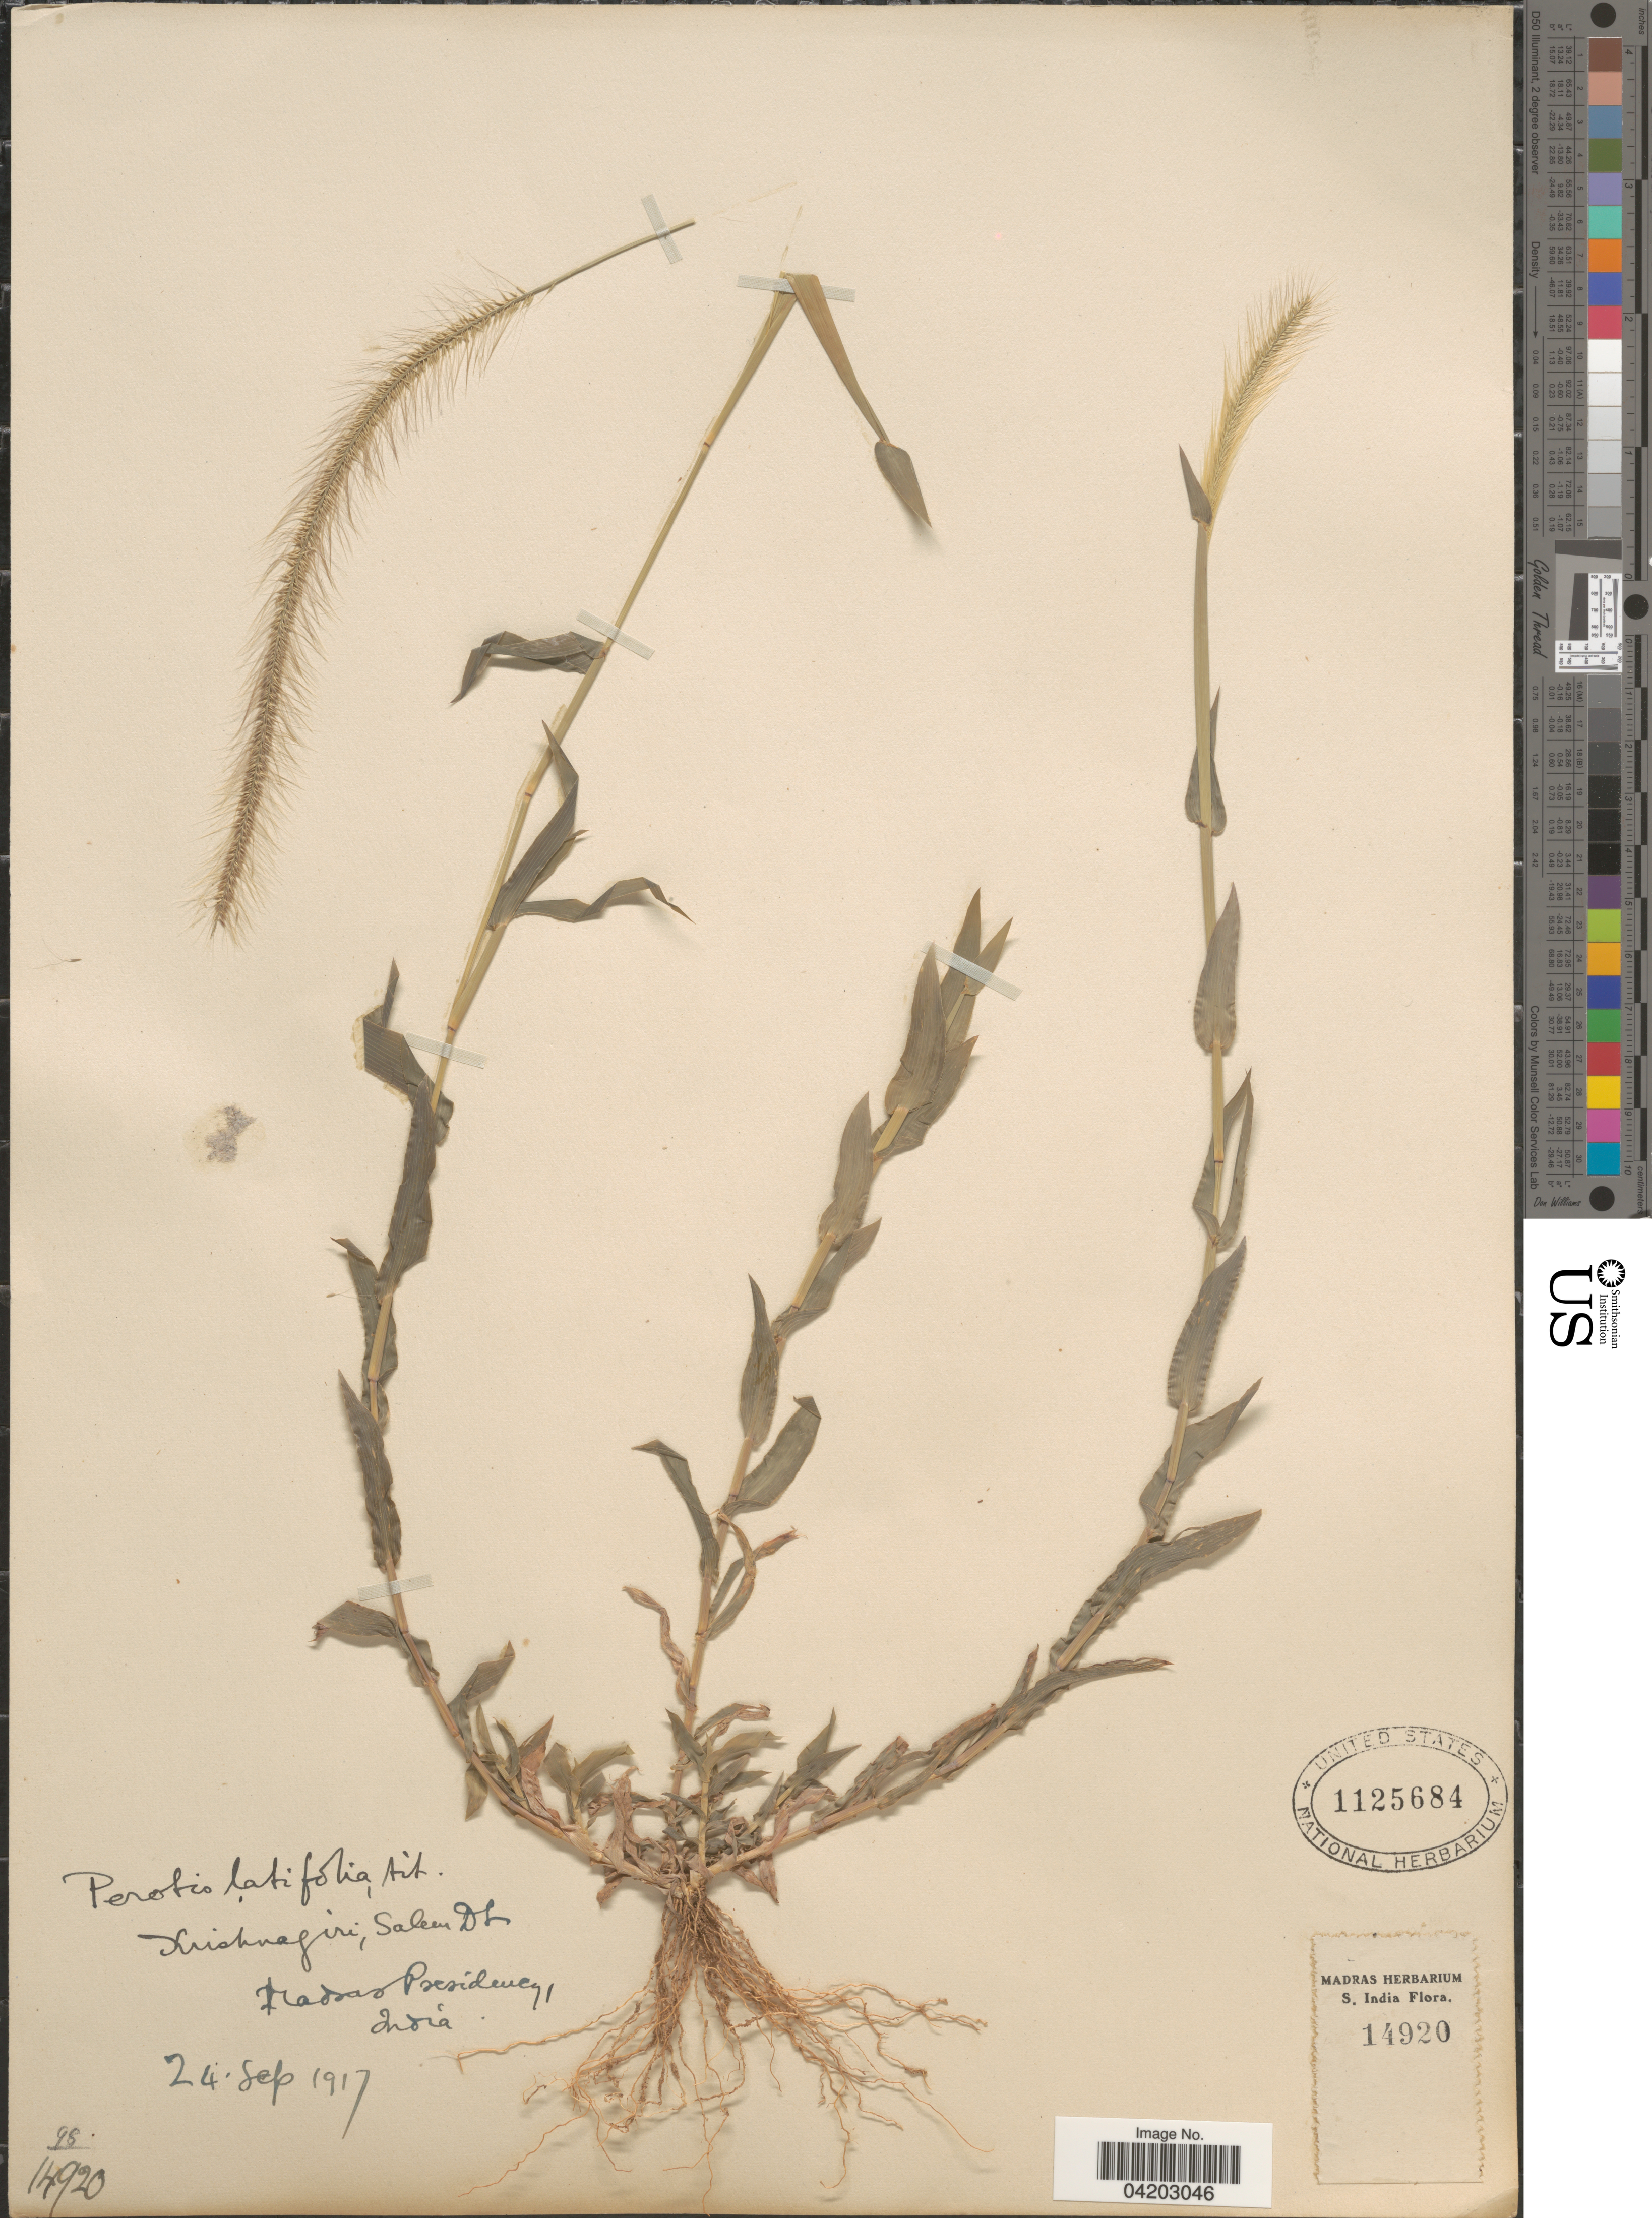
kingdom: Plantae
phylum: Tracheophyta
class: Liliopsida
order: Poales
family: Poaceae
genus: Perotis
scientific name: Perotis indica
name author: (L.) Kuntze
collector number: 14920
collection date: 1917-09-24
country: India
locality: Krishnagiri, Salem Dt. Madras Presidency. S. India.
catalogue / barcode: US 1125684